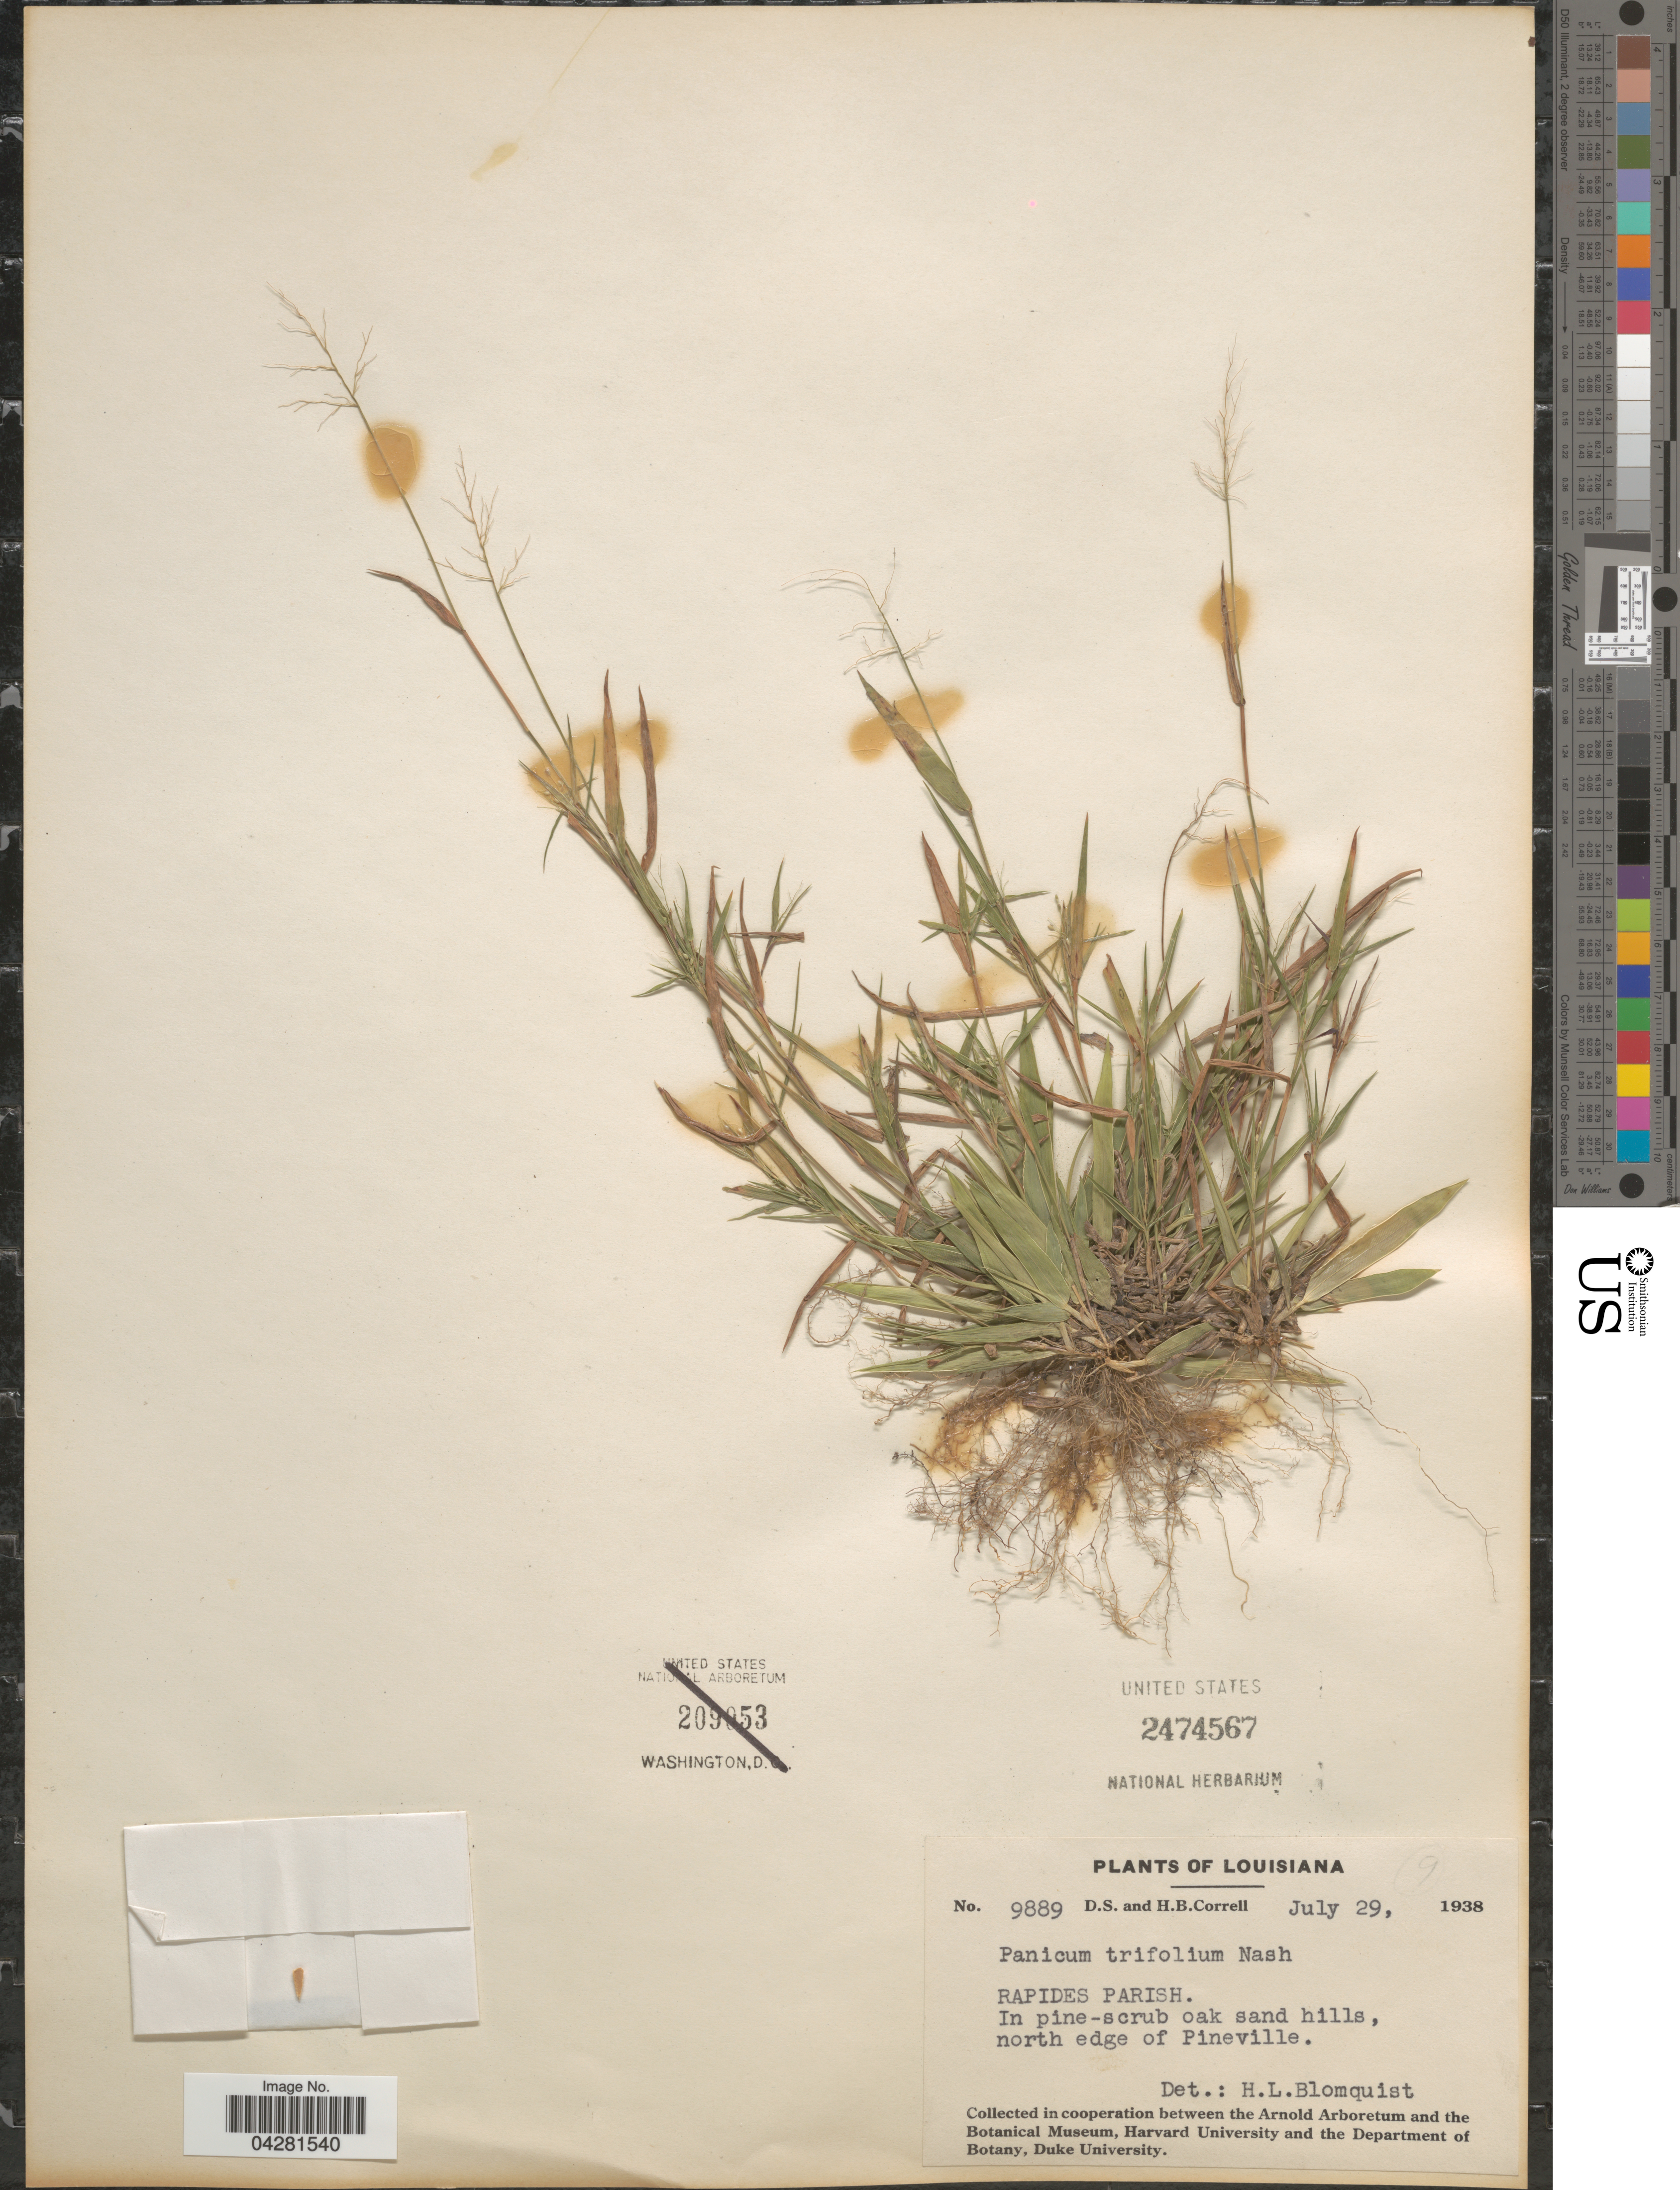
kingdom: Plantae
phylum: Tracheophyta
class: Liliopsida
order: Poales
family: Poaceae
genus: Dichanthelium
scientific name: Dichanthelium dichotomum var. unciphyllum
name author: (Trin.) Davidse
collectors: D. S. Correll & H. Correll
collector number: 9889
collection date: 1938-07-29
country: United States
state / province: Louisiana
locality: Rapides Parish. In pine-scrub oak sand hills, north edge of Pineville.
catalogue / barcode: US 2474567